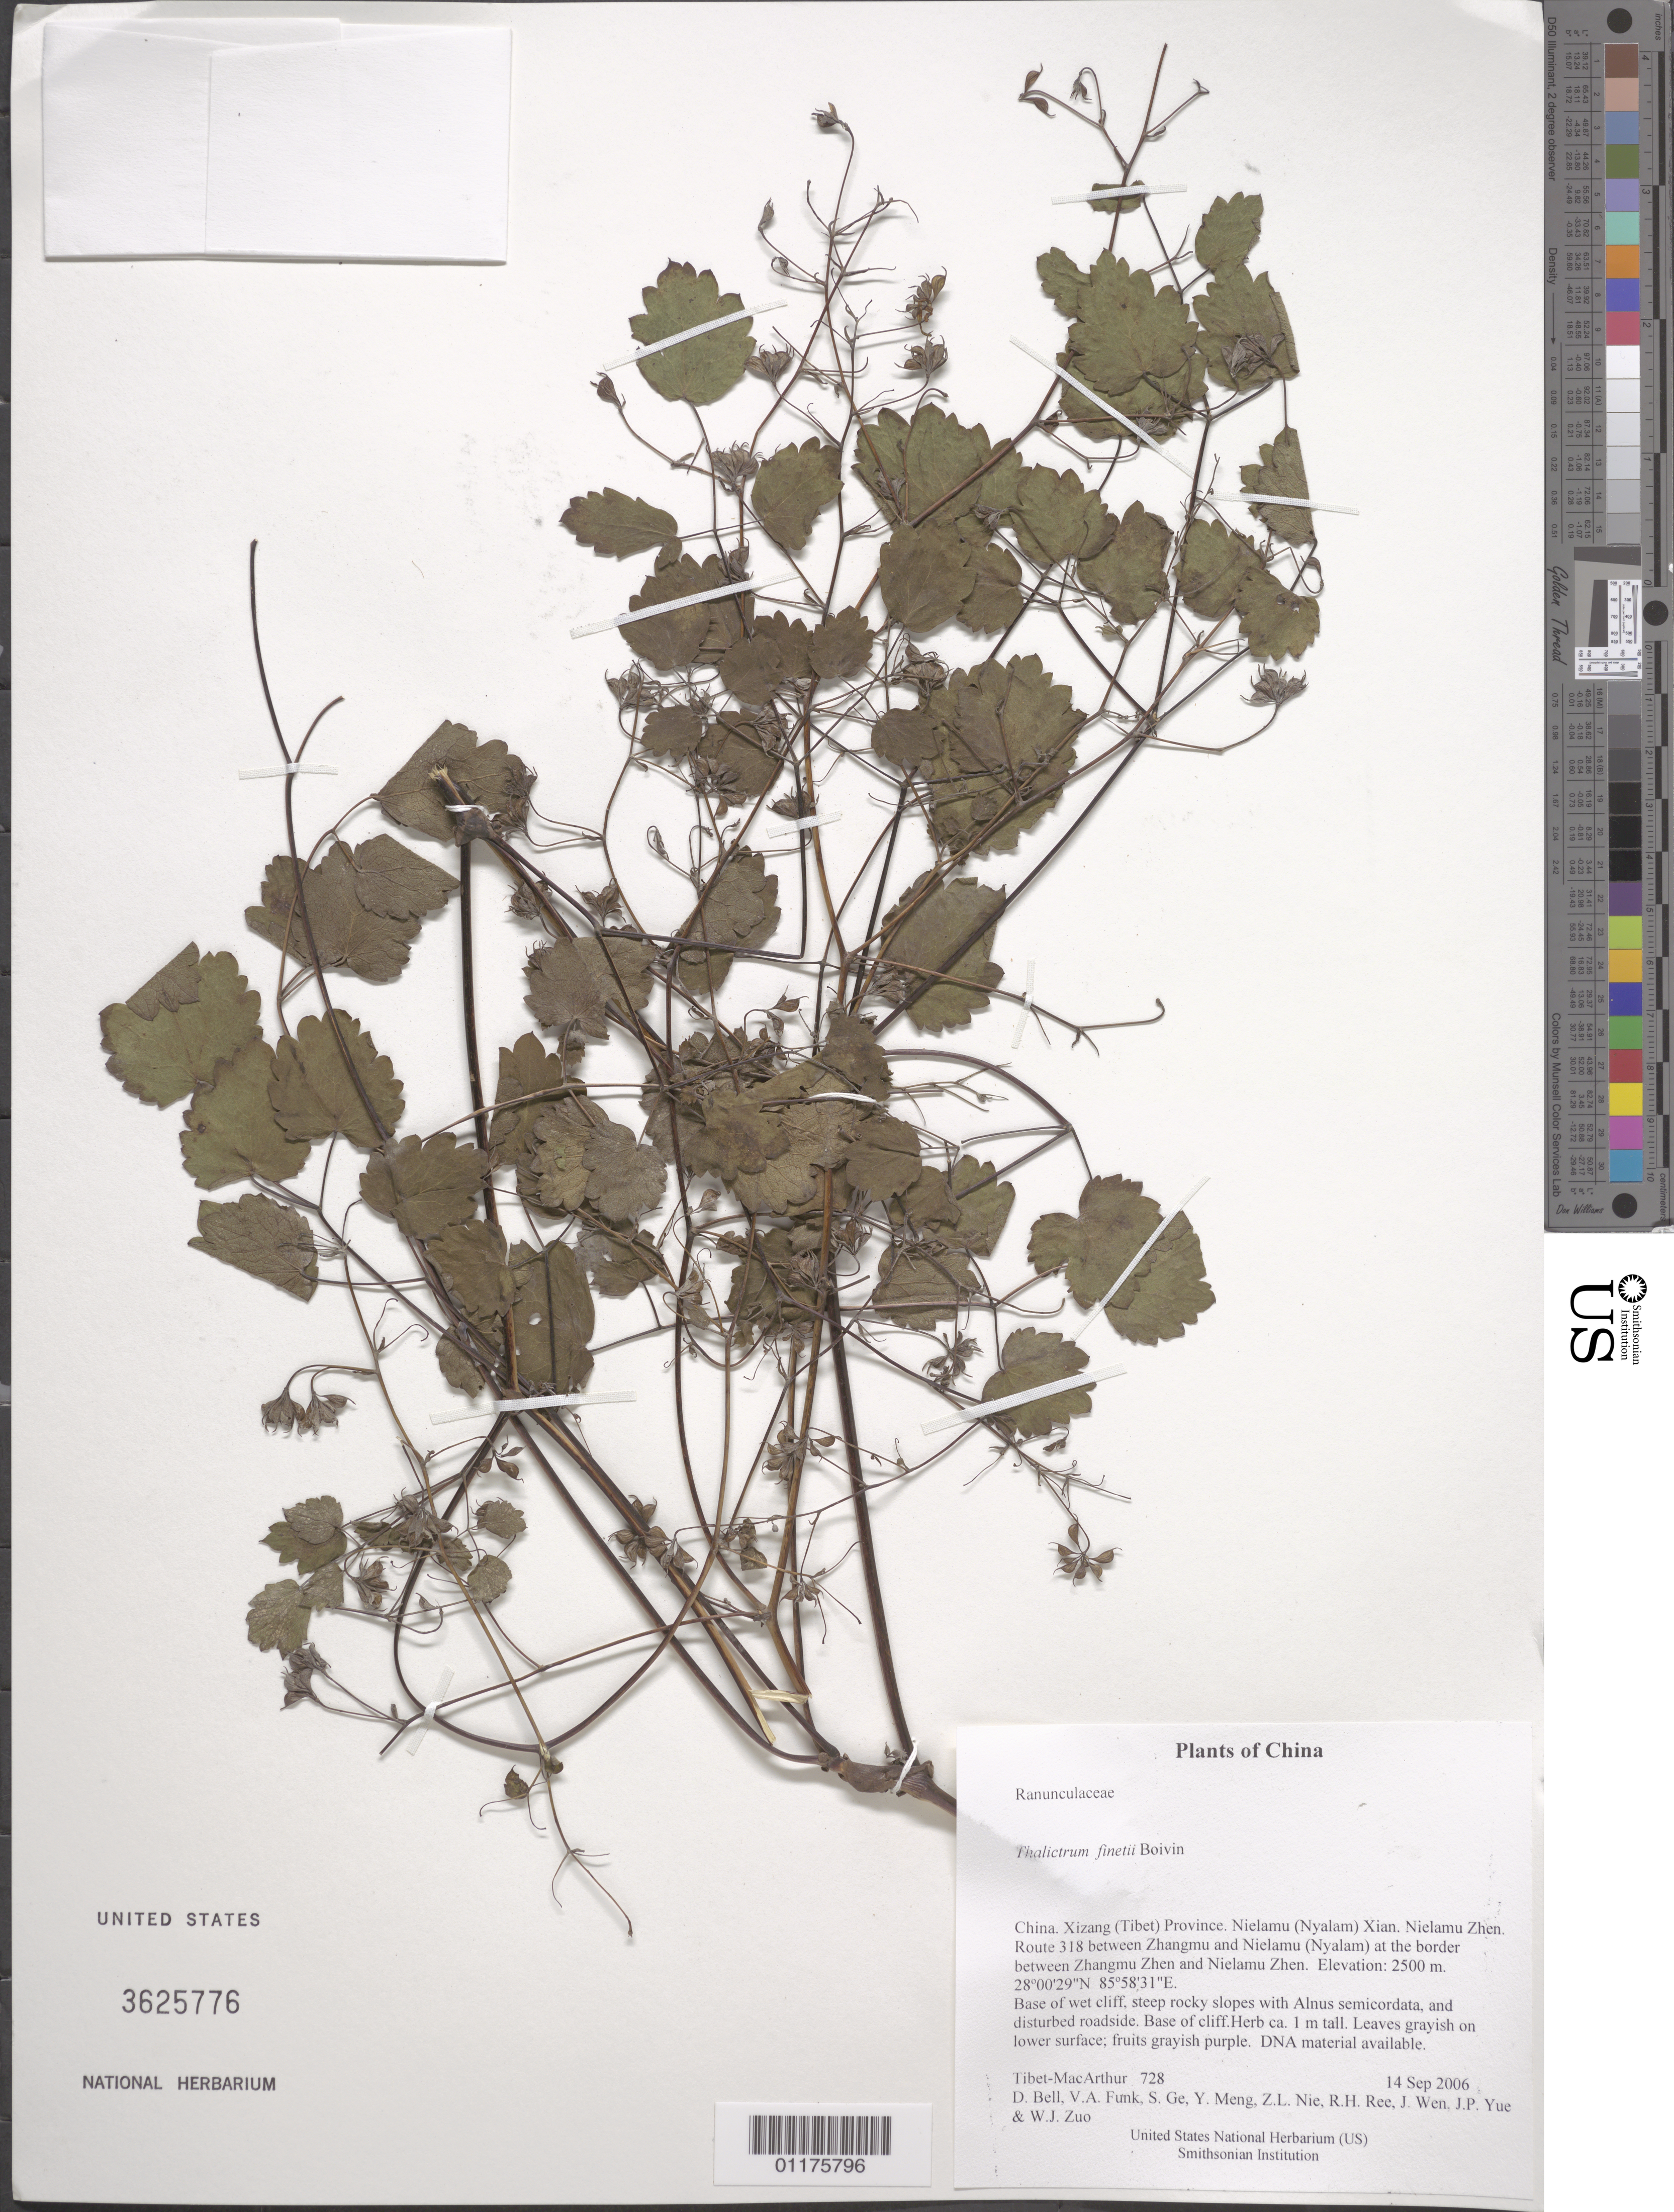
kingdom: Plantae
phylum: Tracheophyta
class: Magnoliopsida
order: Ranunculales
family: Ranunculaceae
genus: Thalictrum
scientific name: Thalictrum finetii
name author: B. Boivin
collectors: Tibet-MacArthur, D. A. Bell, V. Funk, S. Ge, Y. Meng, Z. Nie, R. Ree, J. Wen, J. Yue & W. Zuo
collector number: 728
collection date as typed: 14 Sep 2006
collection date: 2006-09-14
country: China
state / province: Xizang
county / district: Nielamu (Nyalam) Xian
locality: Nielamu Zhen. Route 318 between Zhangmu and Nielamu (Nyalam) at the border between Zhangmu Zhen and Nielamu Zhen.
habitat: Base of wet cliff, steep rocky slopes with Alnus semicordata, and disturbed roadside. Base of cliff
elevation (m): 2500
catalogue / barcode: US 3625776